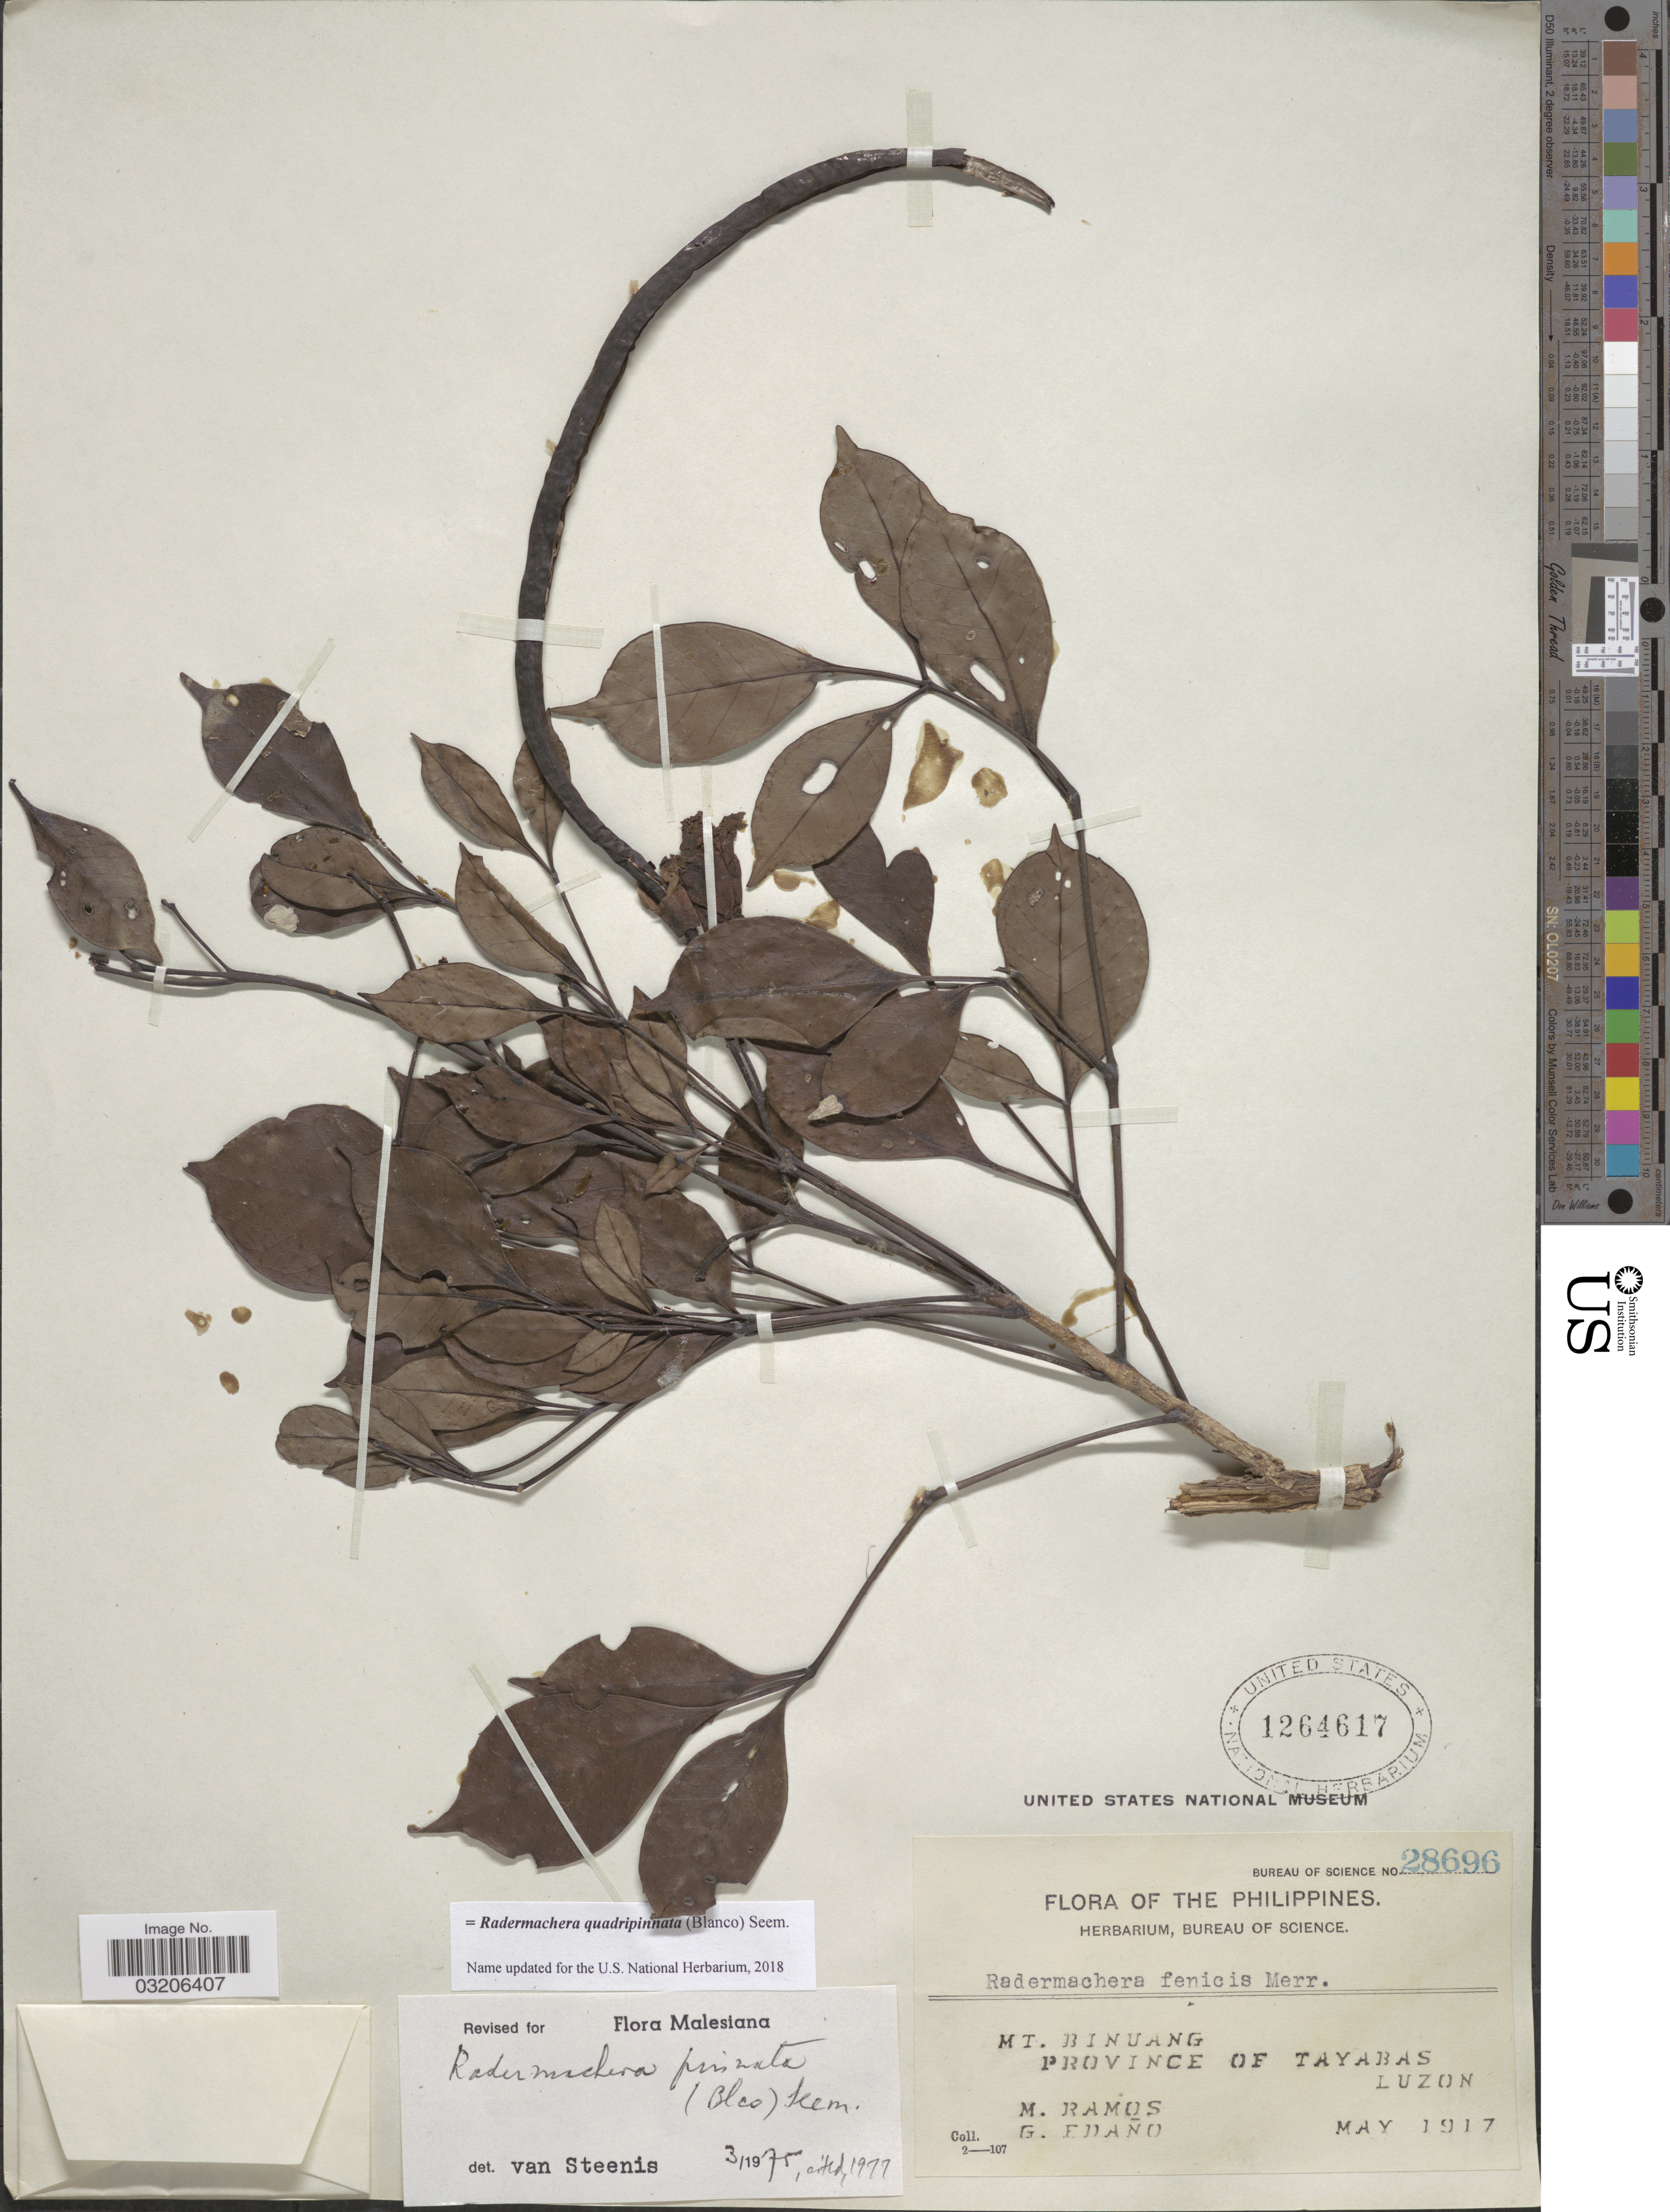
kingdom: Plantae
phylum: Tracheophyta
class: Magnoliopsida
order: Lamiales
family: Bignoniaceae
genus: Radermachera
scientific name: Radermachera quadripinnata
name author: (Blanco) Seem.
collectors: M. Ramos & G. Edaño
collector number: Bureau of Science 28696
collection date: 1917-05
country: Philippines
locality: Mt. Binuang, Province of Tayabas, Luzon.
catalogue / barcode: US 1264617